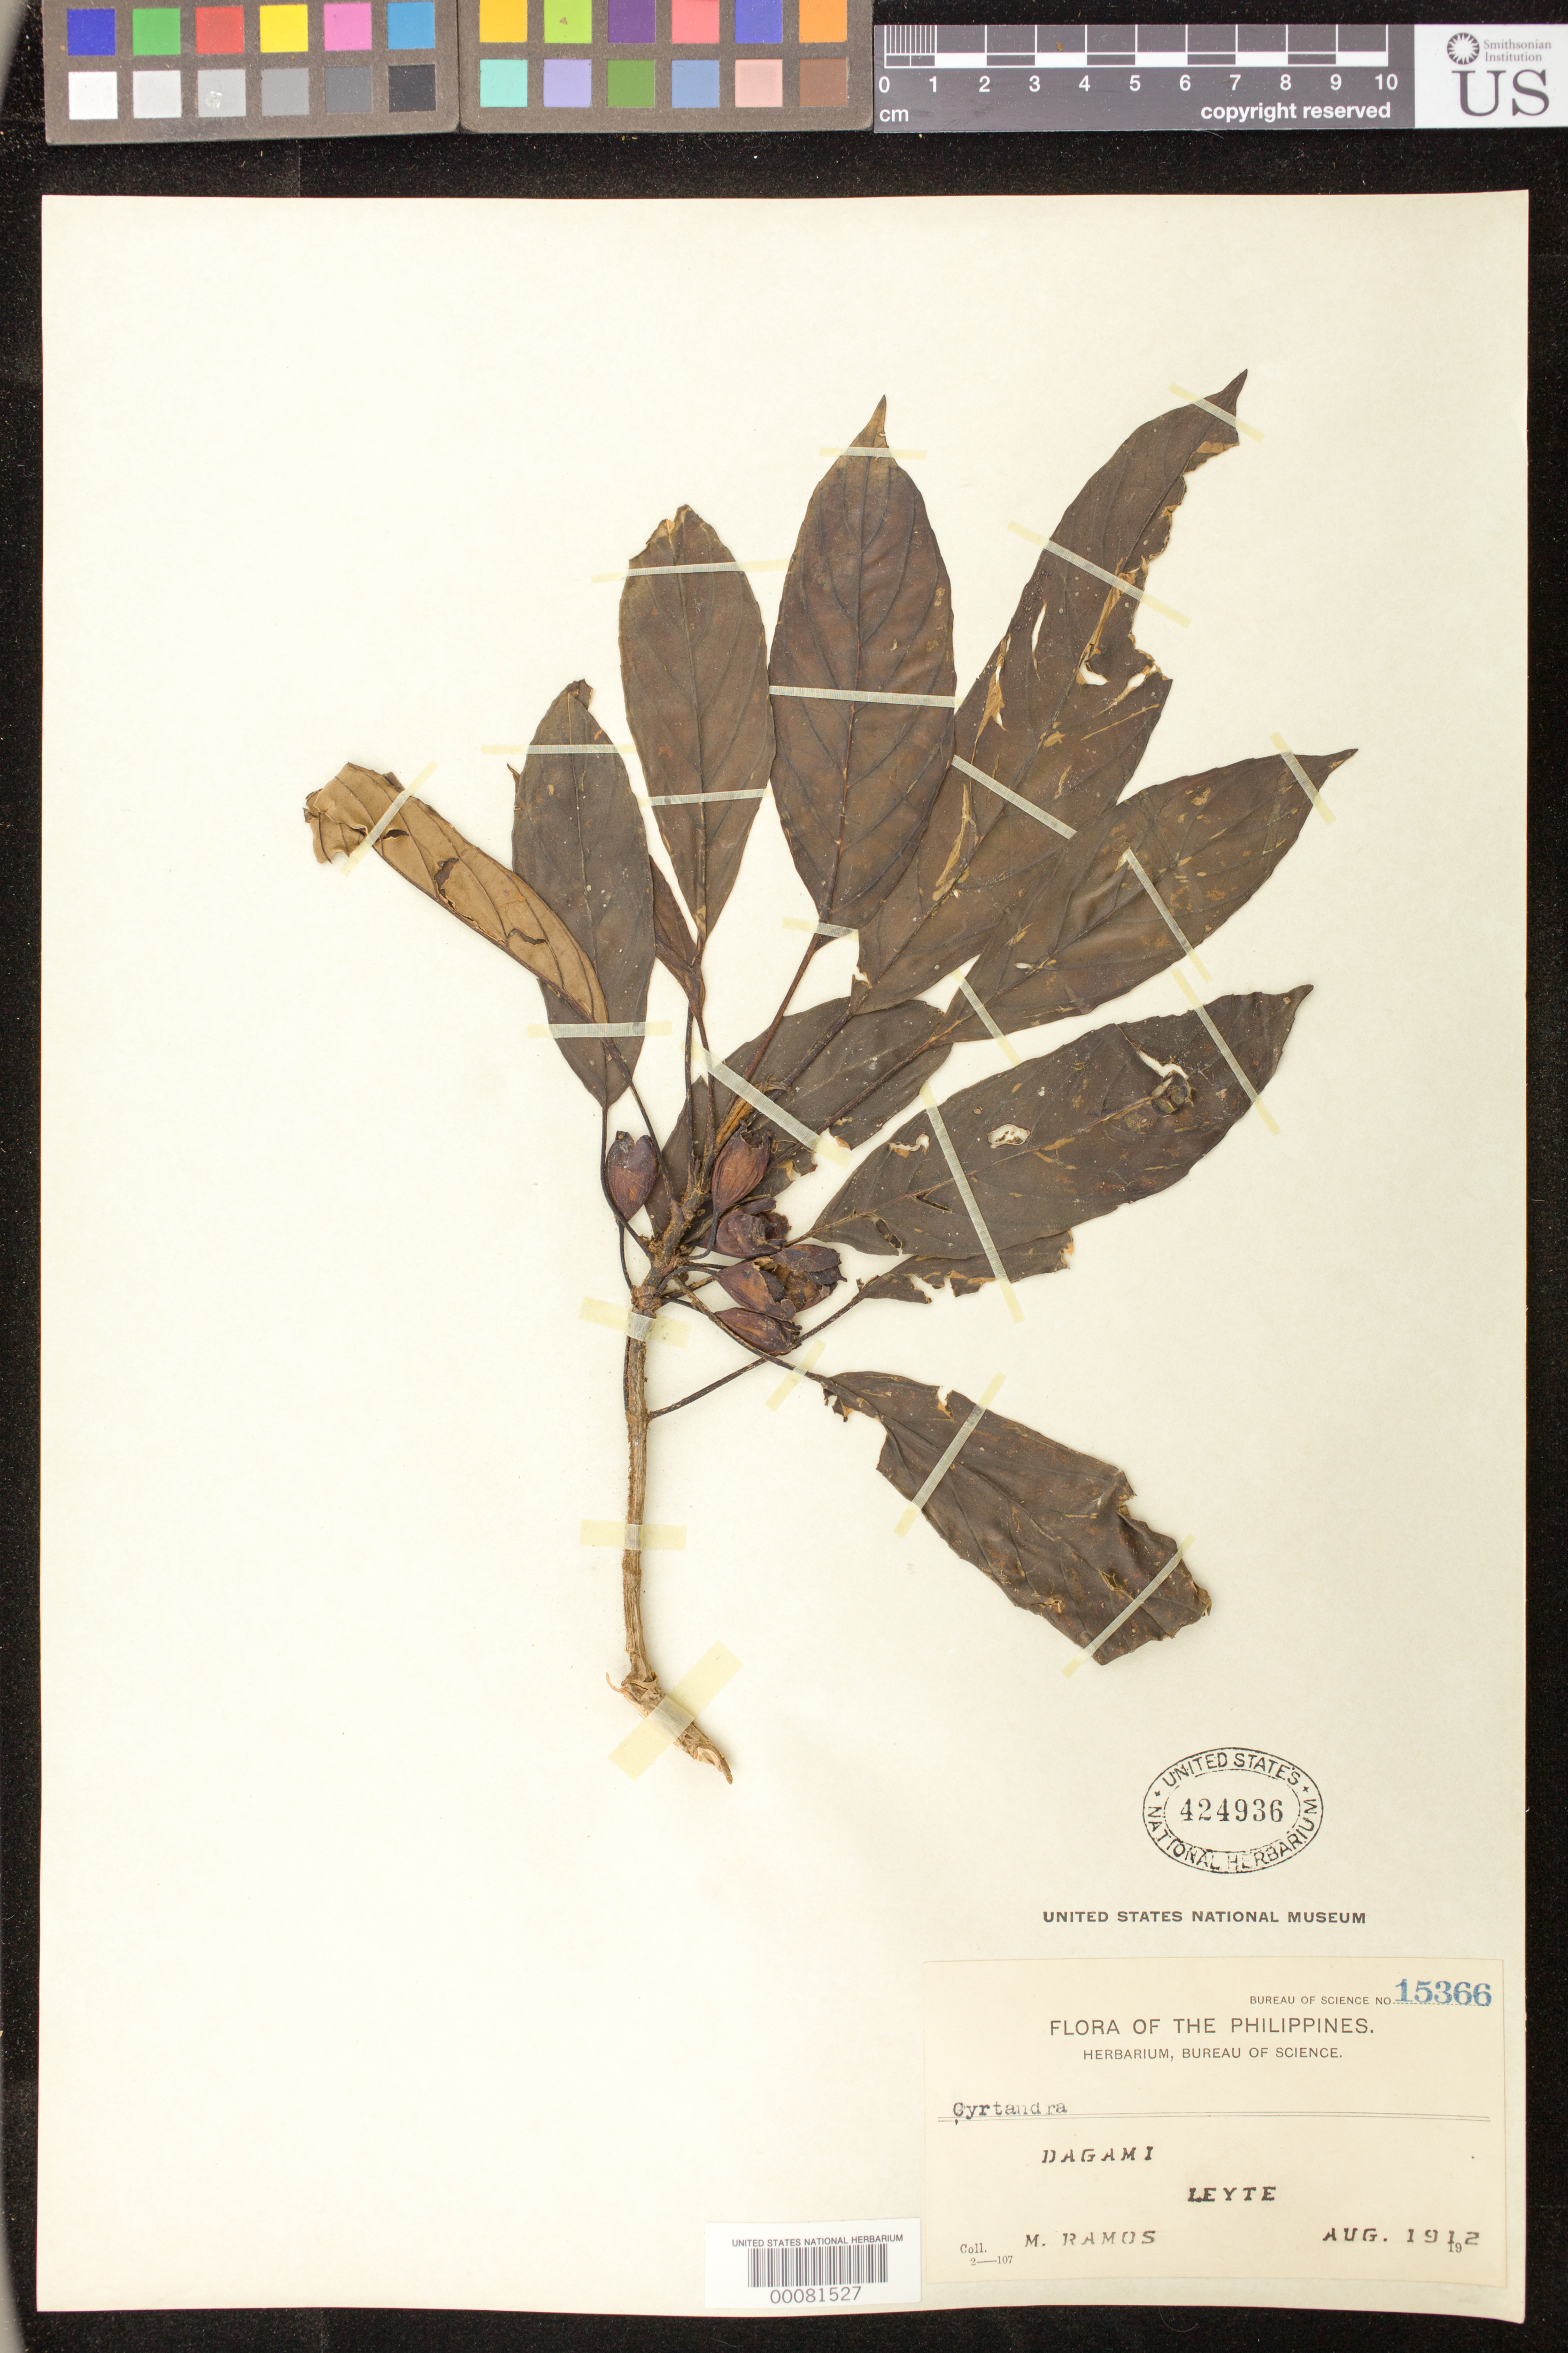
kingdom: Plantae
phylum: Tracheophyta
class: Magnoliopsida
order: Lamiales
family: Gesneriaceae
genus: Cyrtandra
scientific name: Cyrtandra sp.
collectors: M. Ramos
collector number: Bur. Sci. 15366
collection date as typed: Aug 1912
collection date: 1912-08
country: Philippines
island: Leyte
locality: Dagami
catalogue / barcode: US 424936